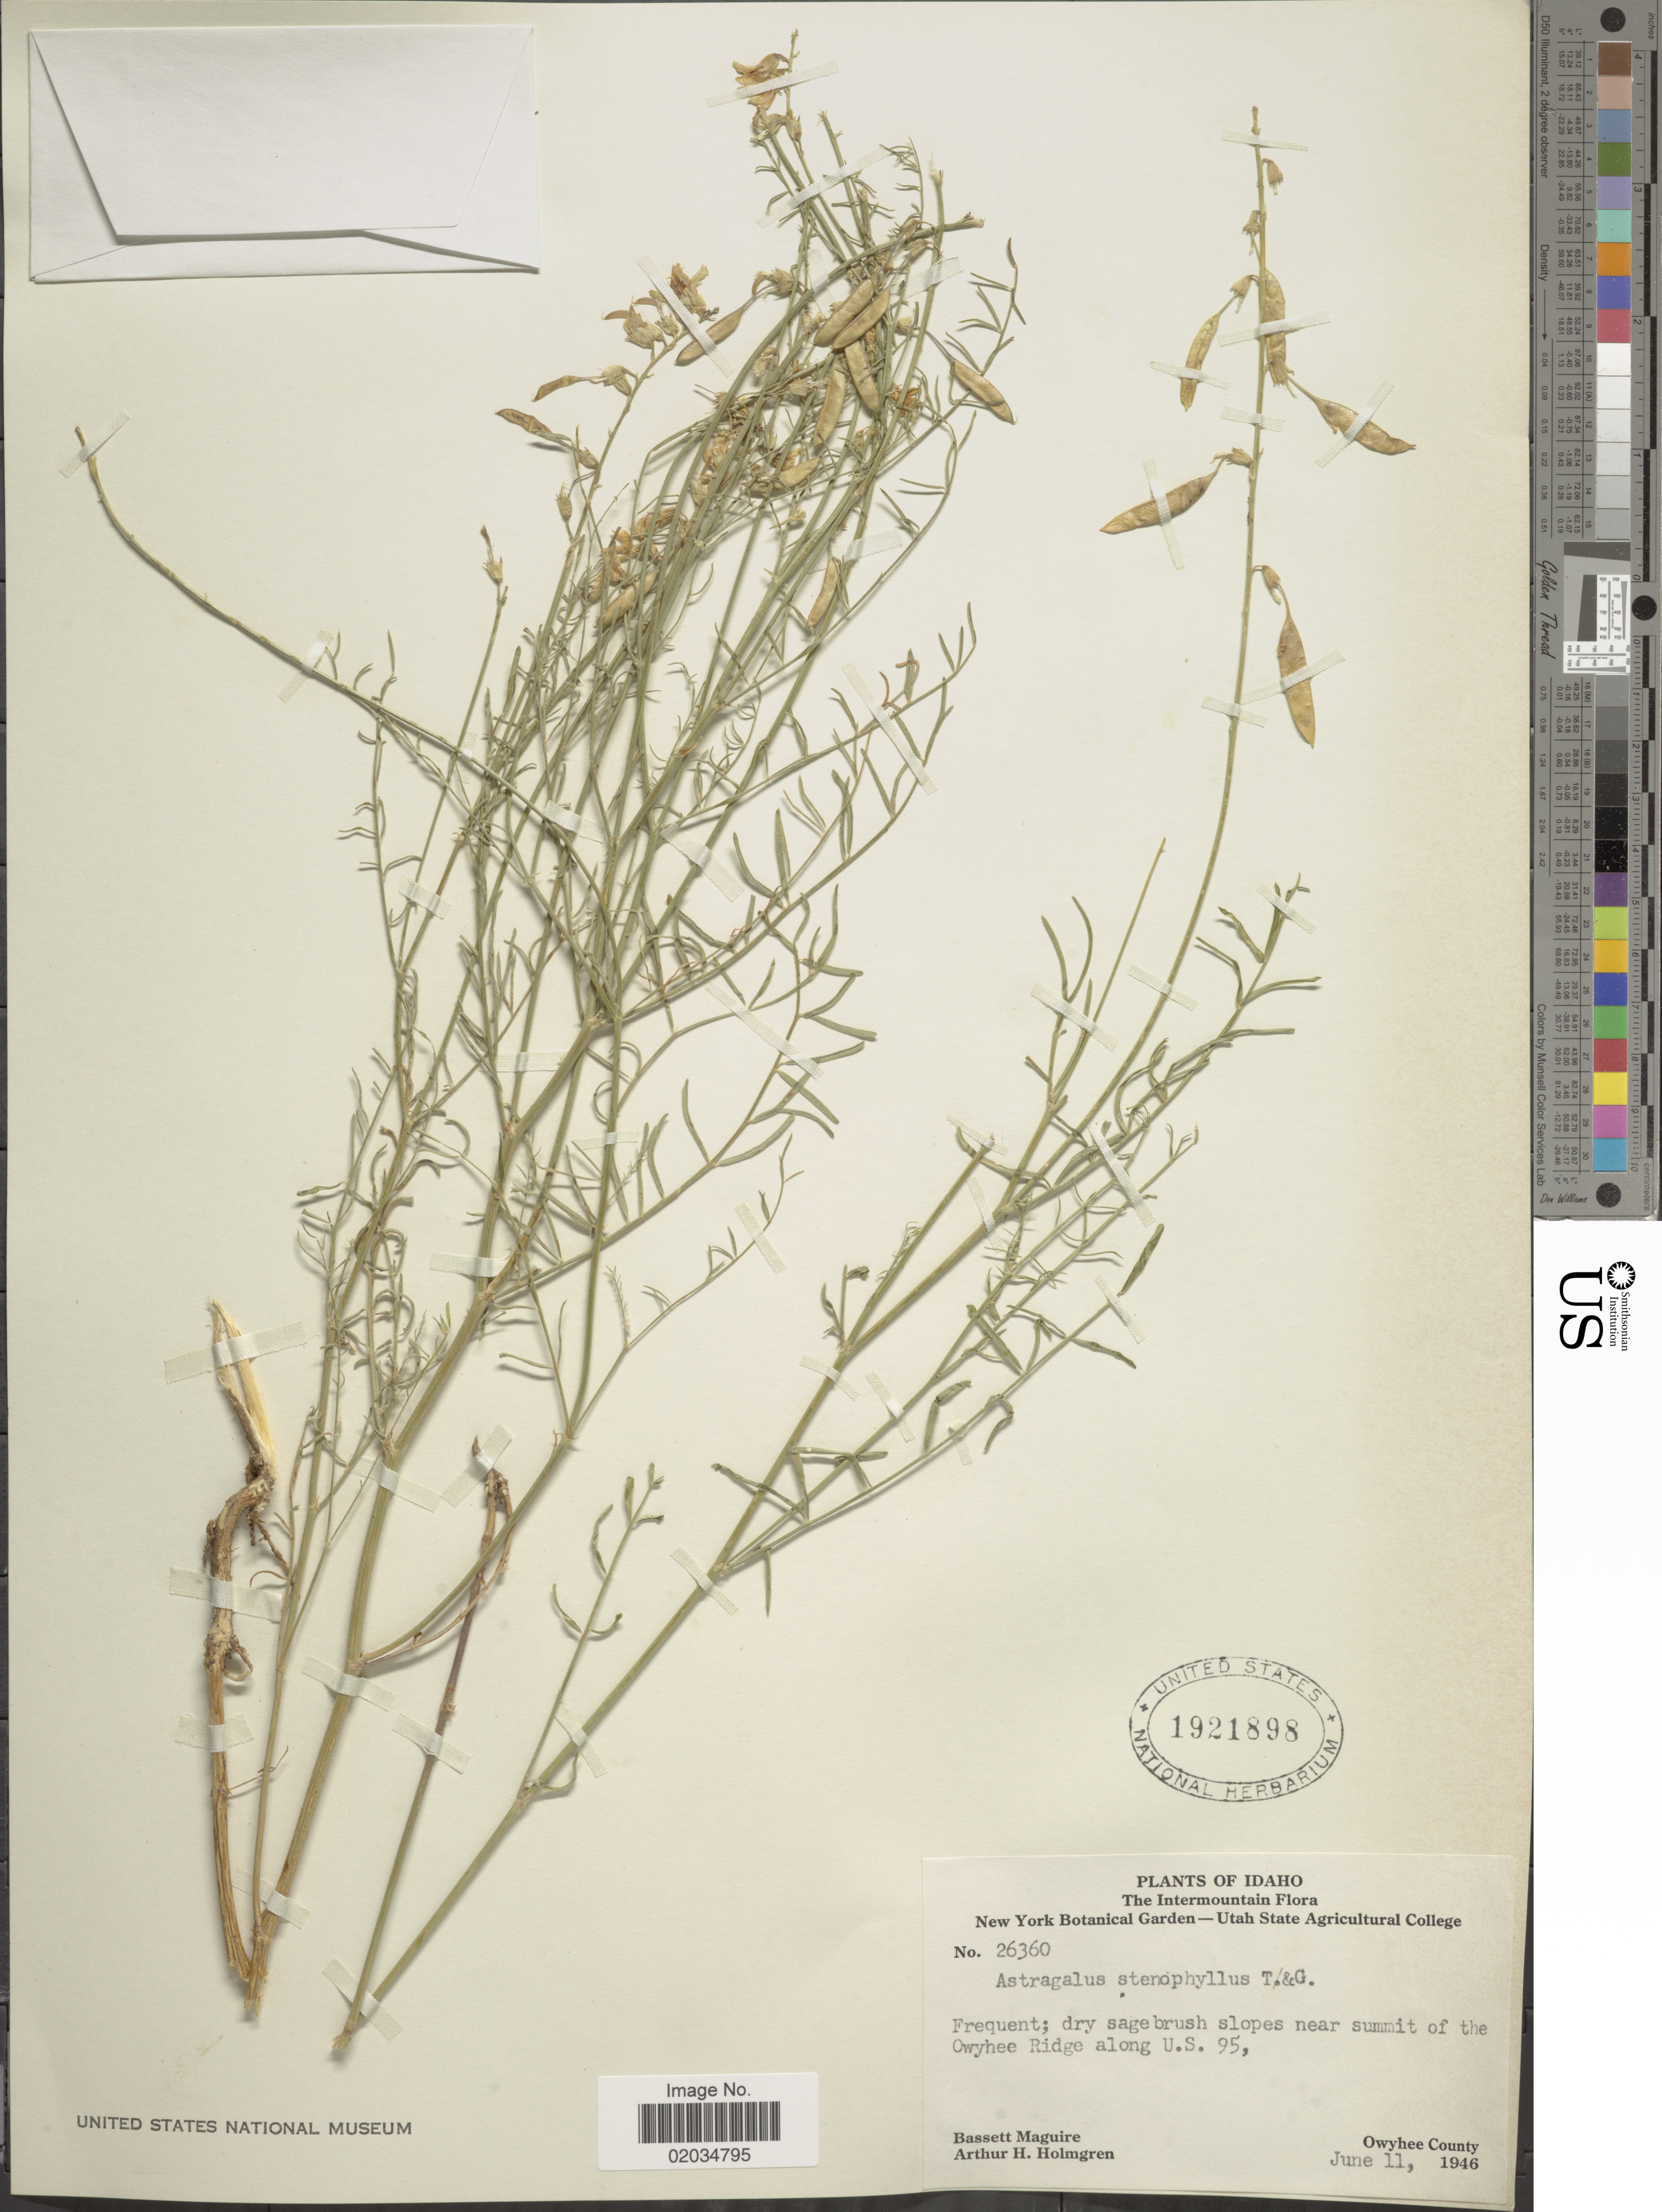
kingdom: Plantae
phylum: Tracheophyta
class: Magnoliopsida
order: Fabales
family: Fabaceae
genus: Astragalus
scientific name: Astragalus stenophyllus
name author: Torr. & A. Gray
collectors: B. Maguire & A. H. Holmgren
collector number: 26360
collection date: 1946-06-11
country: United States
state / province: Idaho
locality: Near summit of the Owyhee Ridge along U.S. 95. Owyhee County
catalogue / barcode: US 1921898